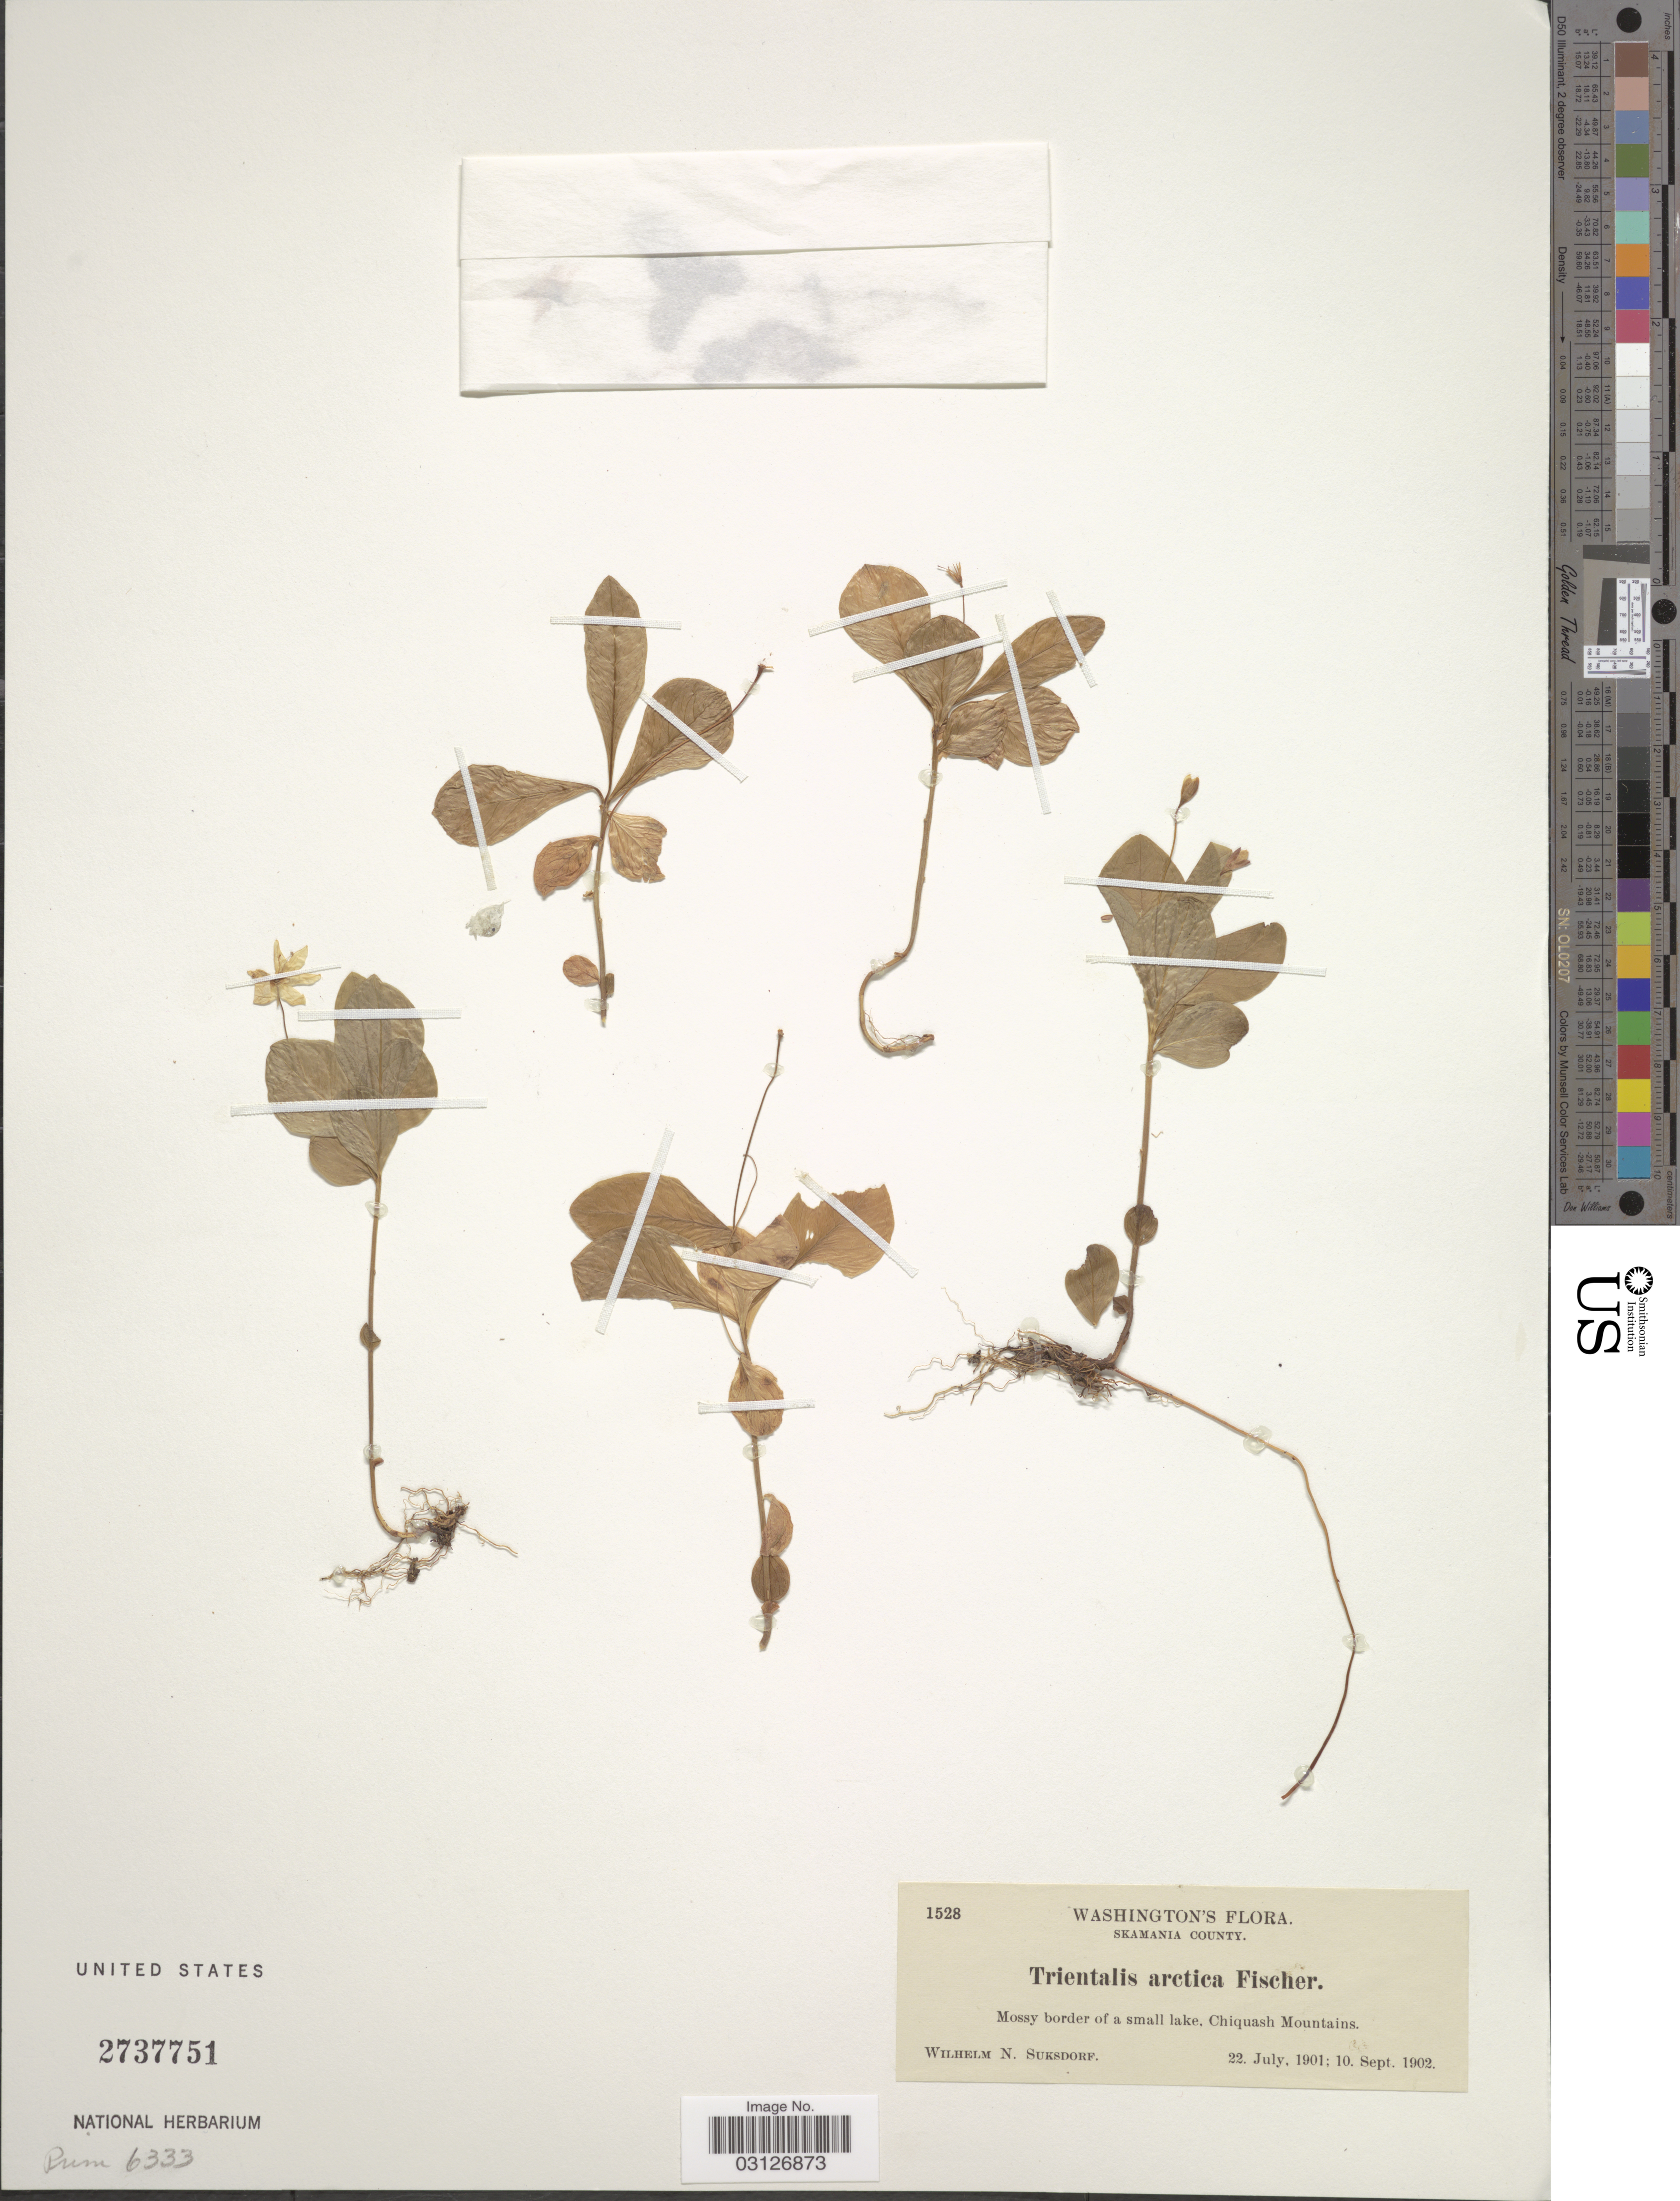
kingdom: Plantae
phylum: Tracheophyta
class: Magnoliopsida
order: Ericales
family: Primulaceae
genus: Trientalis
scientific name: Trientalis arctica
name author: Fisch. ex Hook.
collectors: W. N. Suksdorf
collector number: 1528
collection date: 1901-07-22/1902-09-10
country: United States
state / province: Washington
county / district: Skamania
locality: Skamania County. Mossy border of a small lake, Chiquash Mountains.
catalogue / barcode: US 2737751